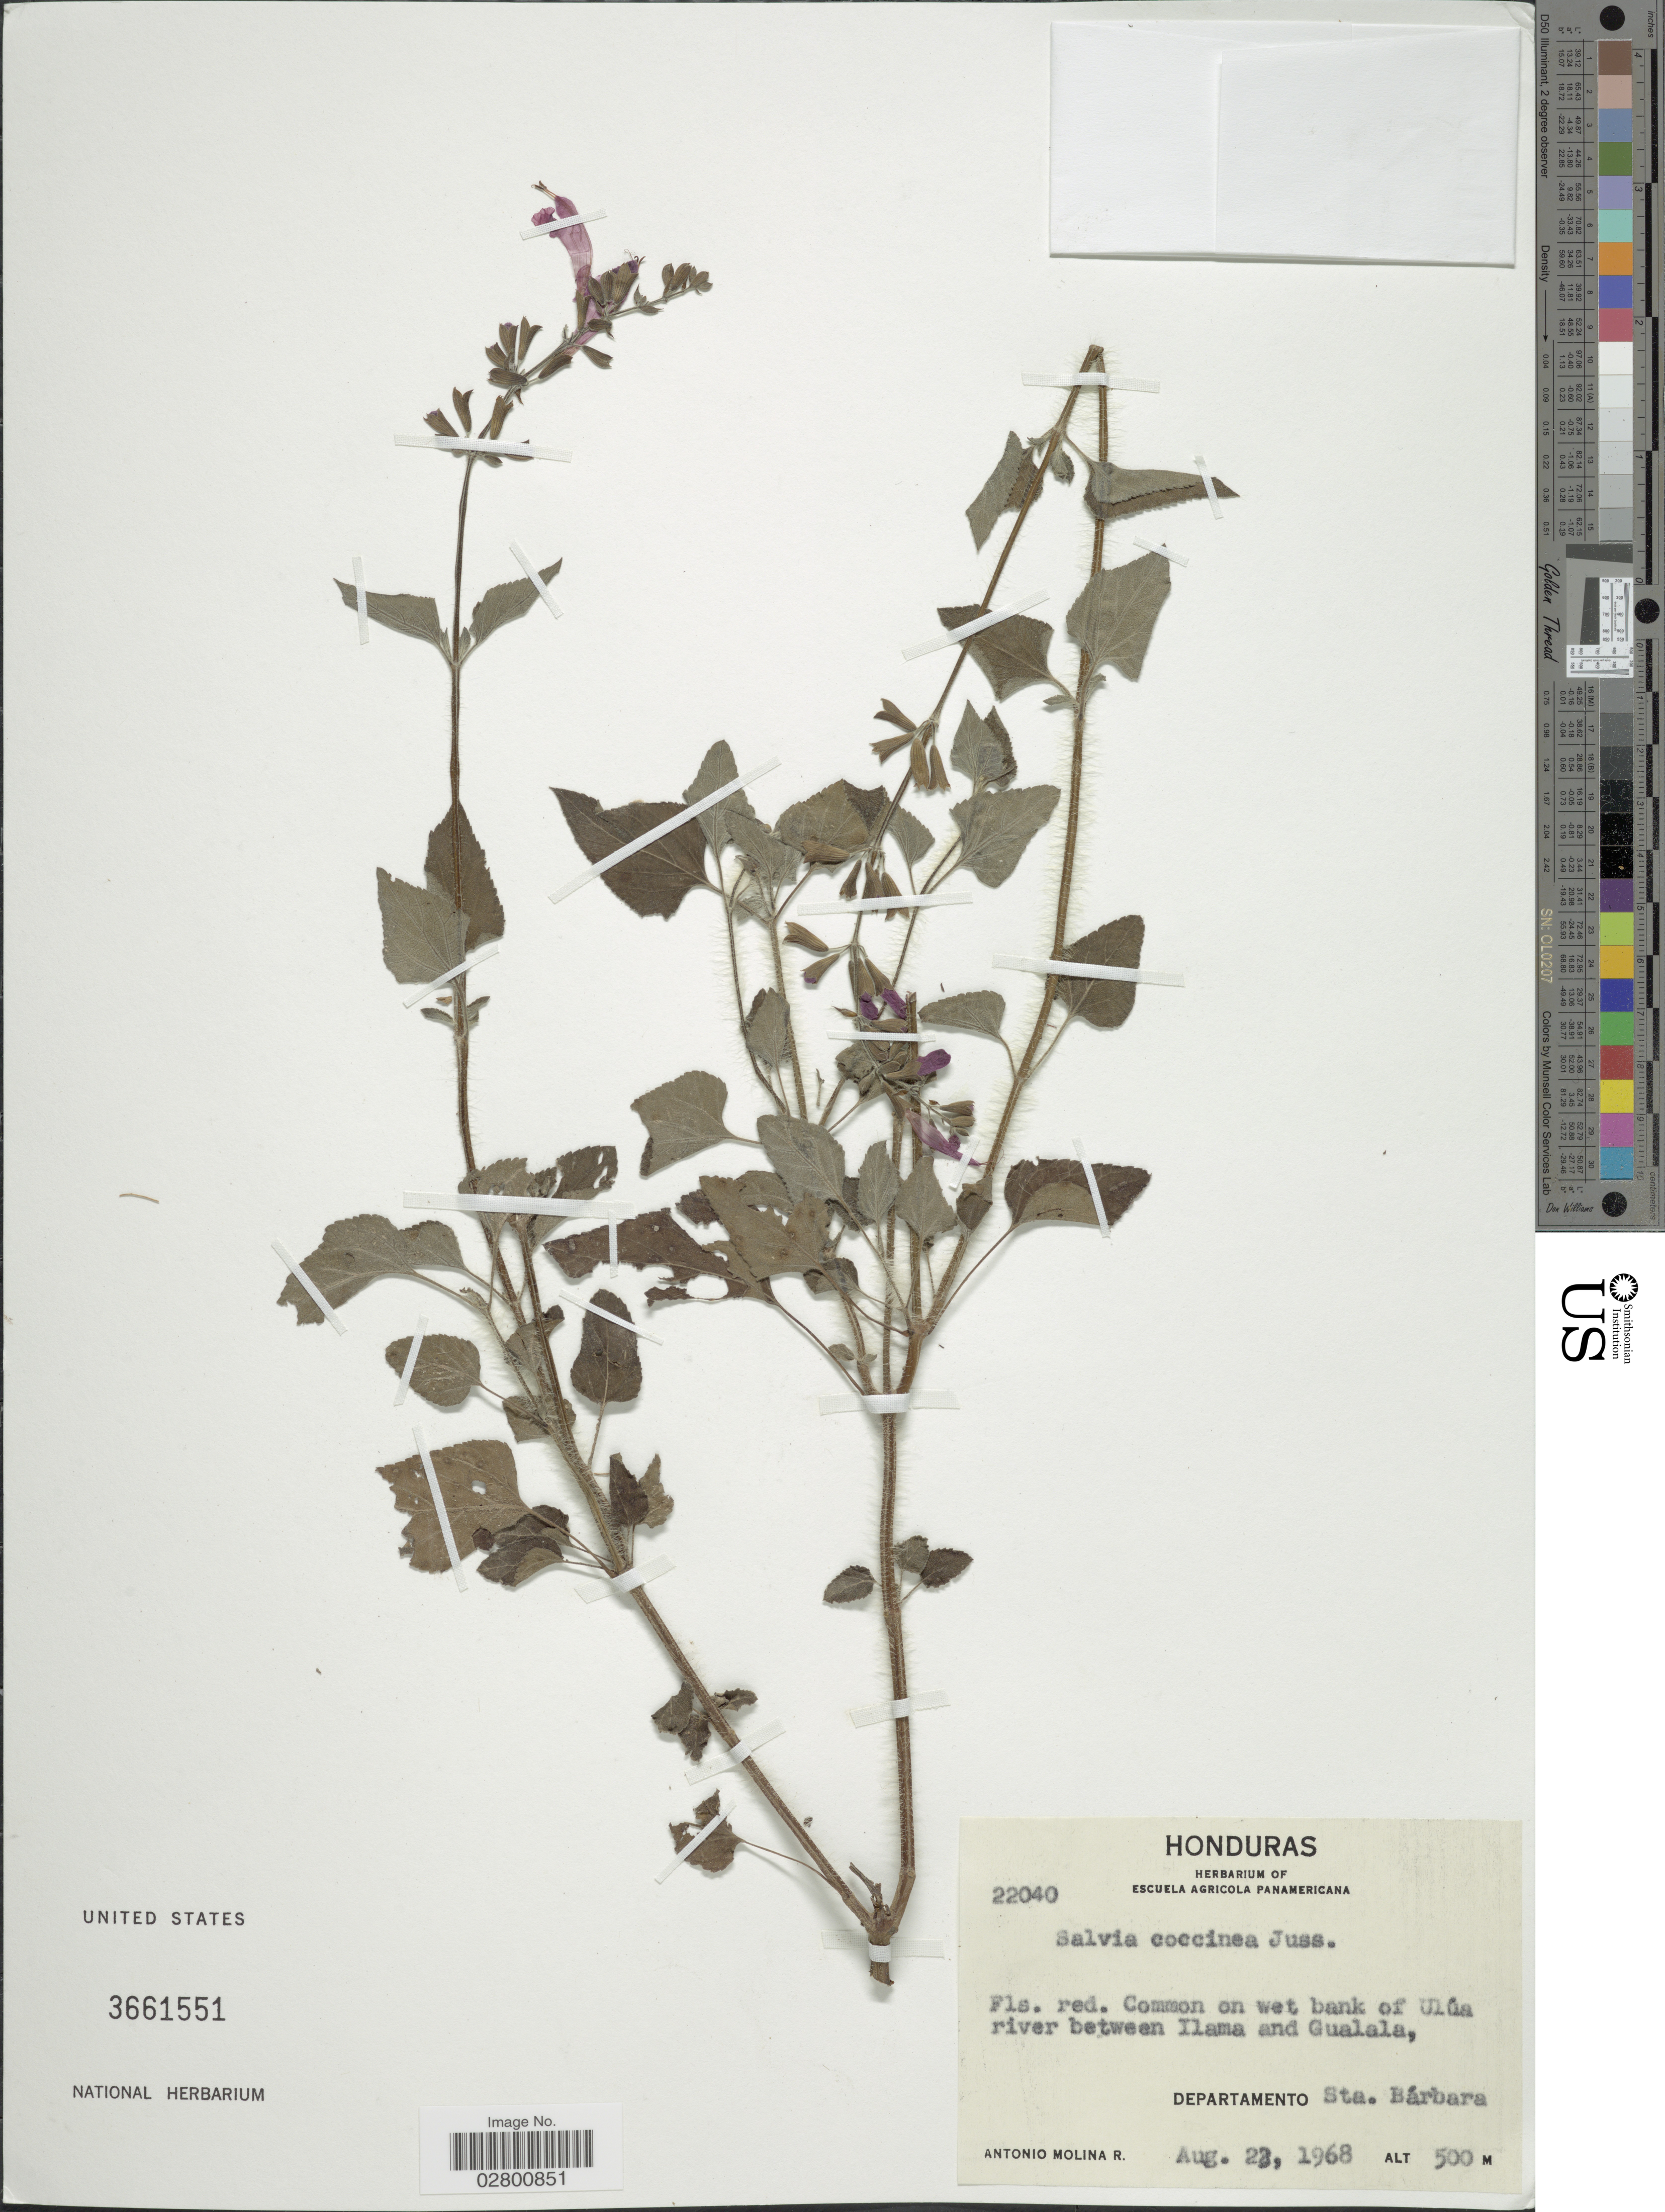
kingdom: Plantae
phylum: Tracheophyta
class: Magnoliopsida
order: Lamiales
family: Lamiaceae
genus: Salvia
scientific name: Salvia coccinea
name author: Etlinger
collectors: A. Molina R.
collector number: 22040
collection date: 1968-08-23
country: Honduras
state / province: Santa Bárbara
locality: Wet bank of Ulúa river between Ilama and Gualala, Departamento Sta. Bárbara.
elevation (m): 500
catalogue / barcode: US 3661551